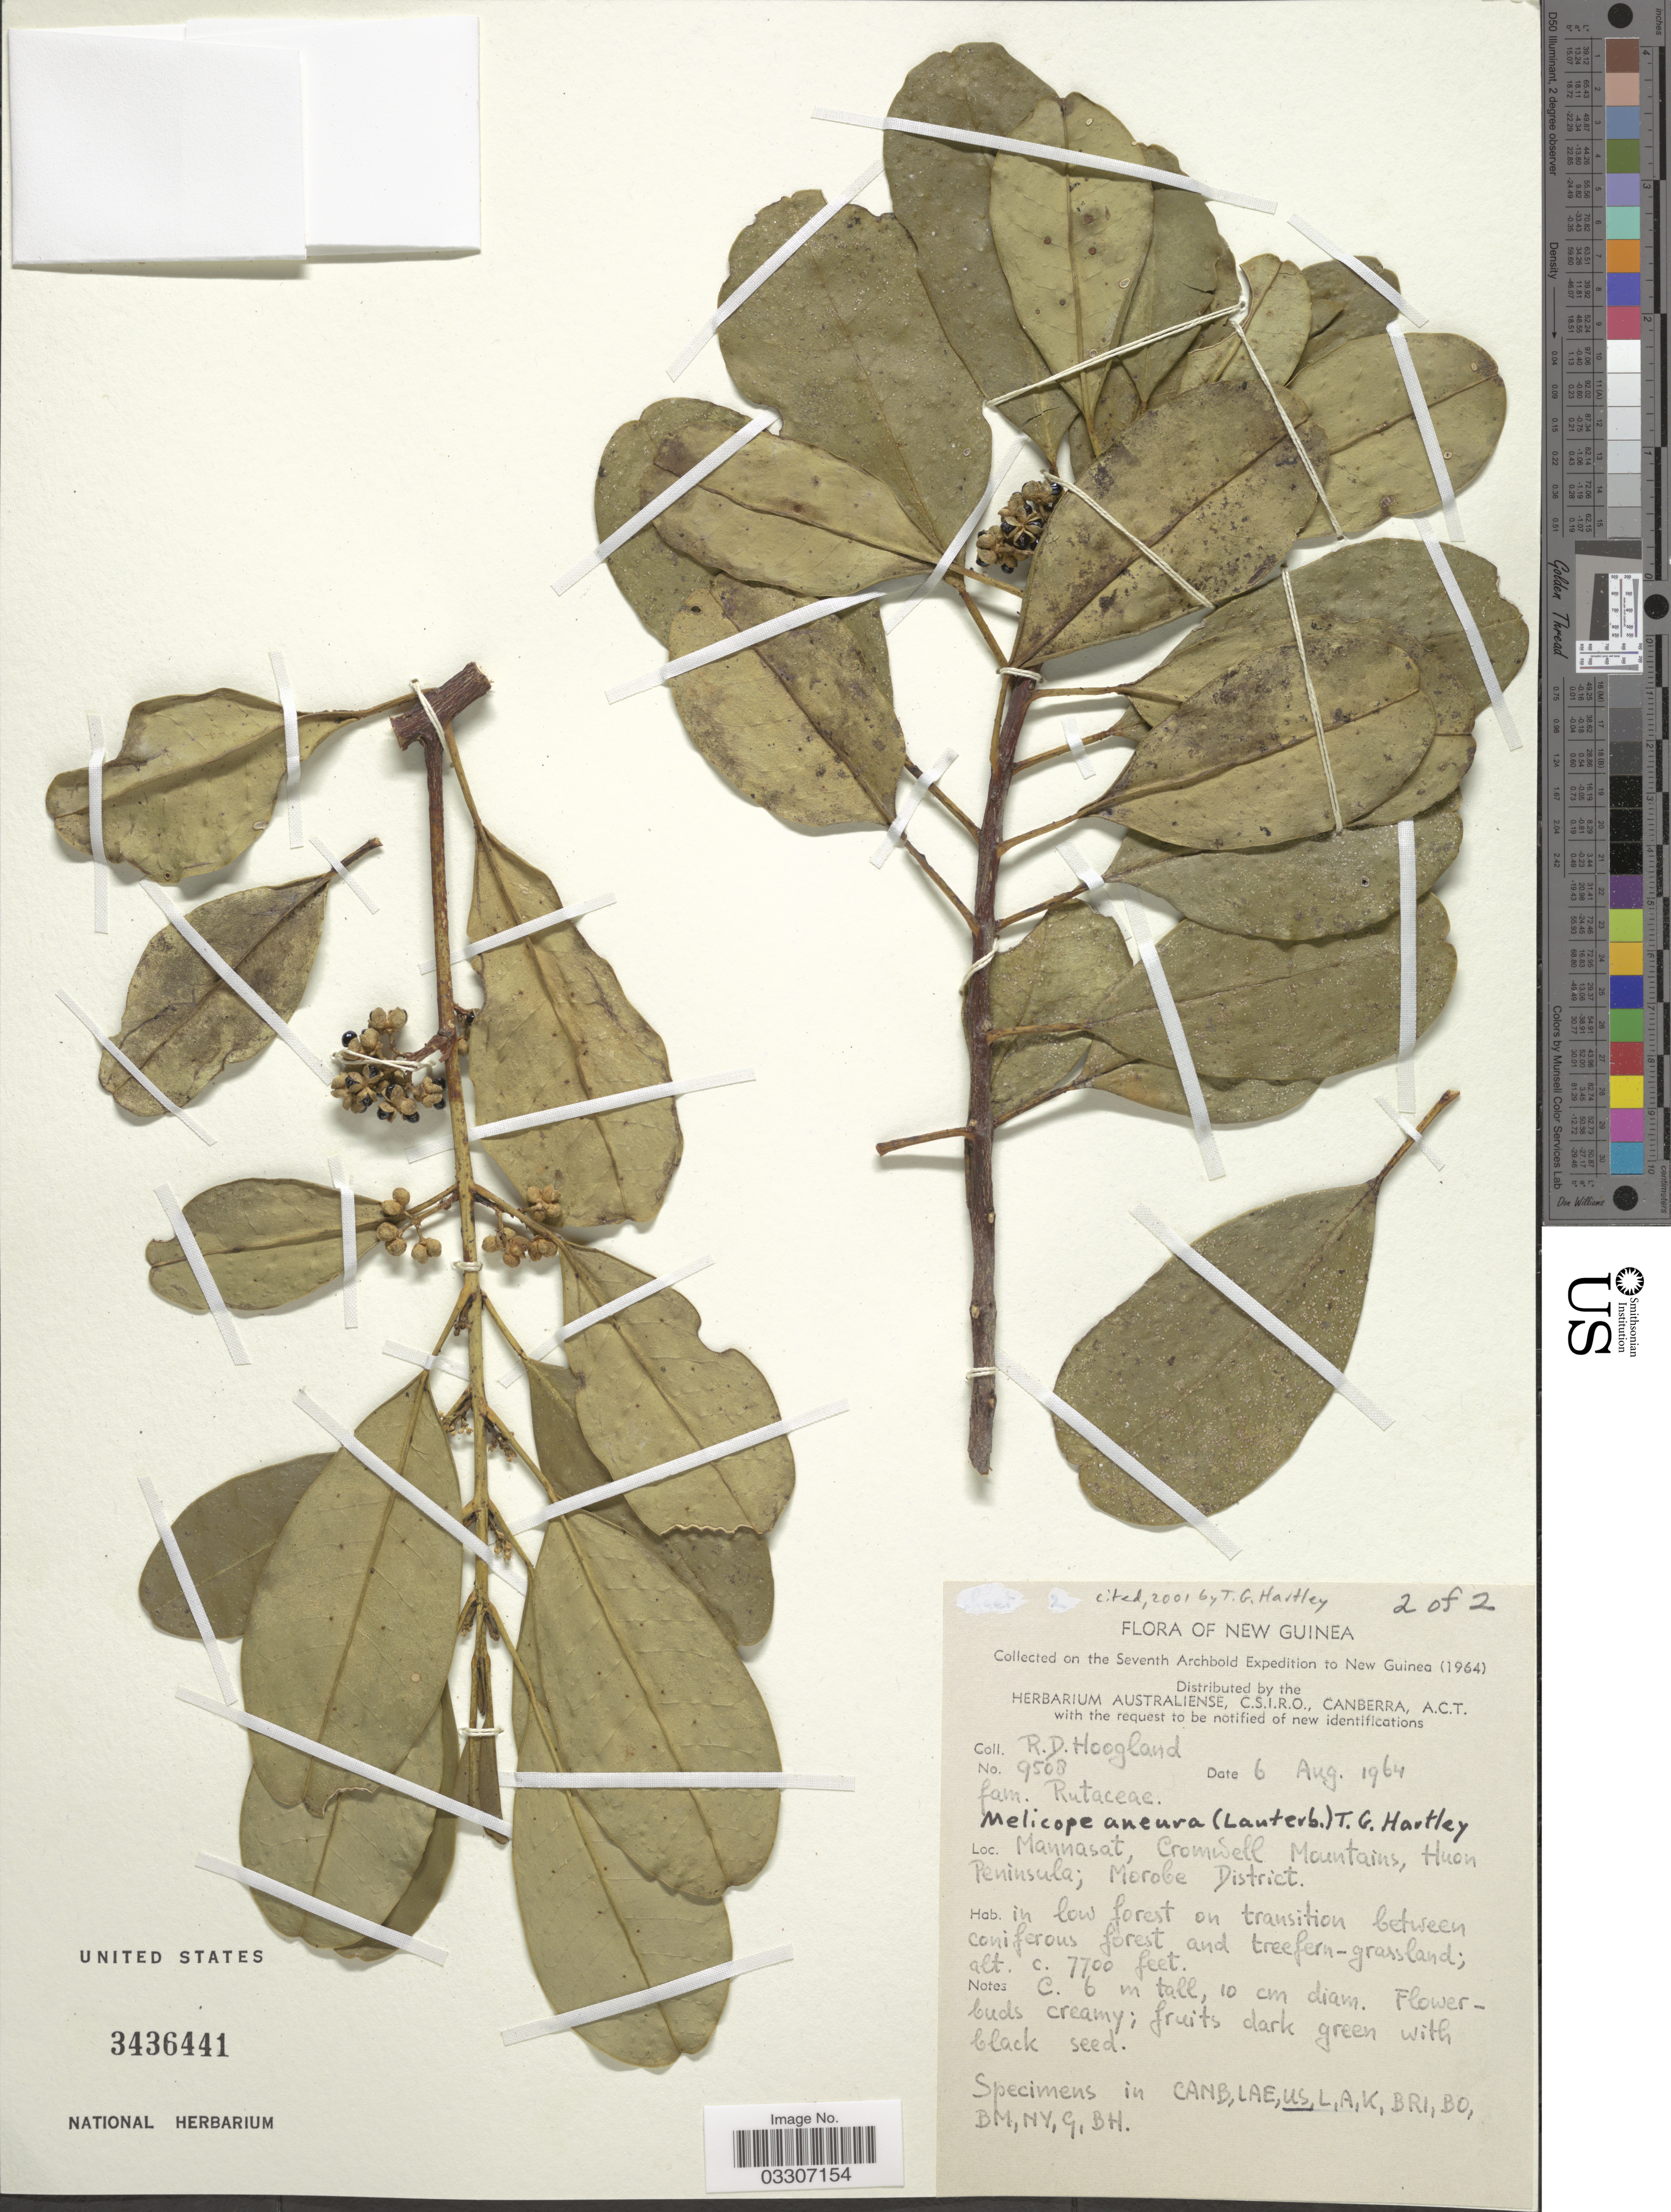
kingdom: Plantae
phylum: Tracheophyta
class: Magnoliopsida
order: Sapindales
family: Rutaceae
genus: Melicope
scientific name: Melicope aneura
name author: (Lauterb.) T.G. Hartley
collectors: R. D. Hoogland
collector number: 9508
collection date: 1964-08-06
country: Papua New Guinea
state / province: Morobe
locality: New Guinea. Mannasat, Cromwell Mountains, Huon Peninsula; Morobe District.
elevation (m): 2347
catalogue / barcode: US 3436441